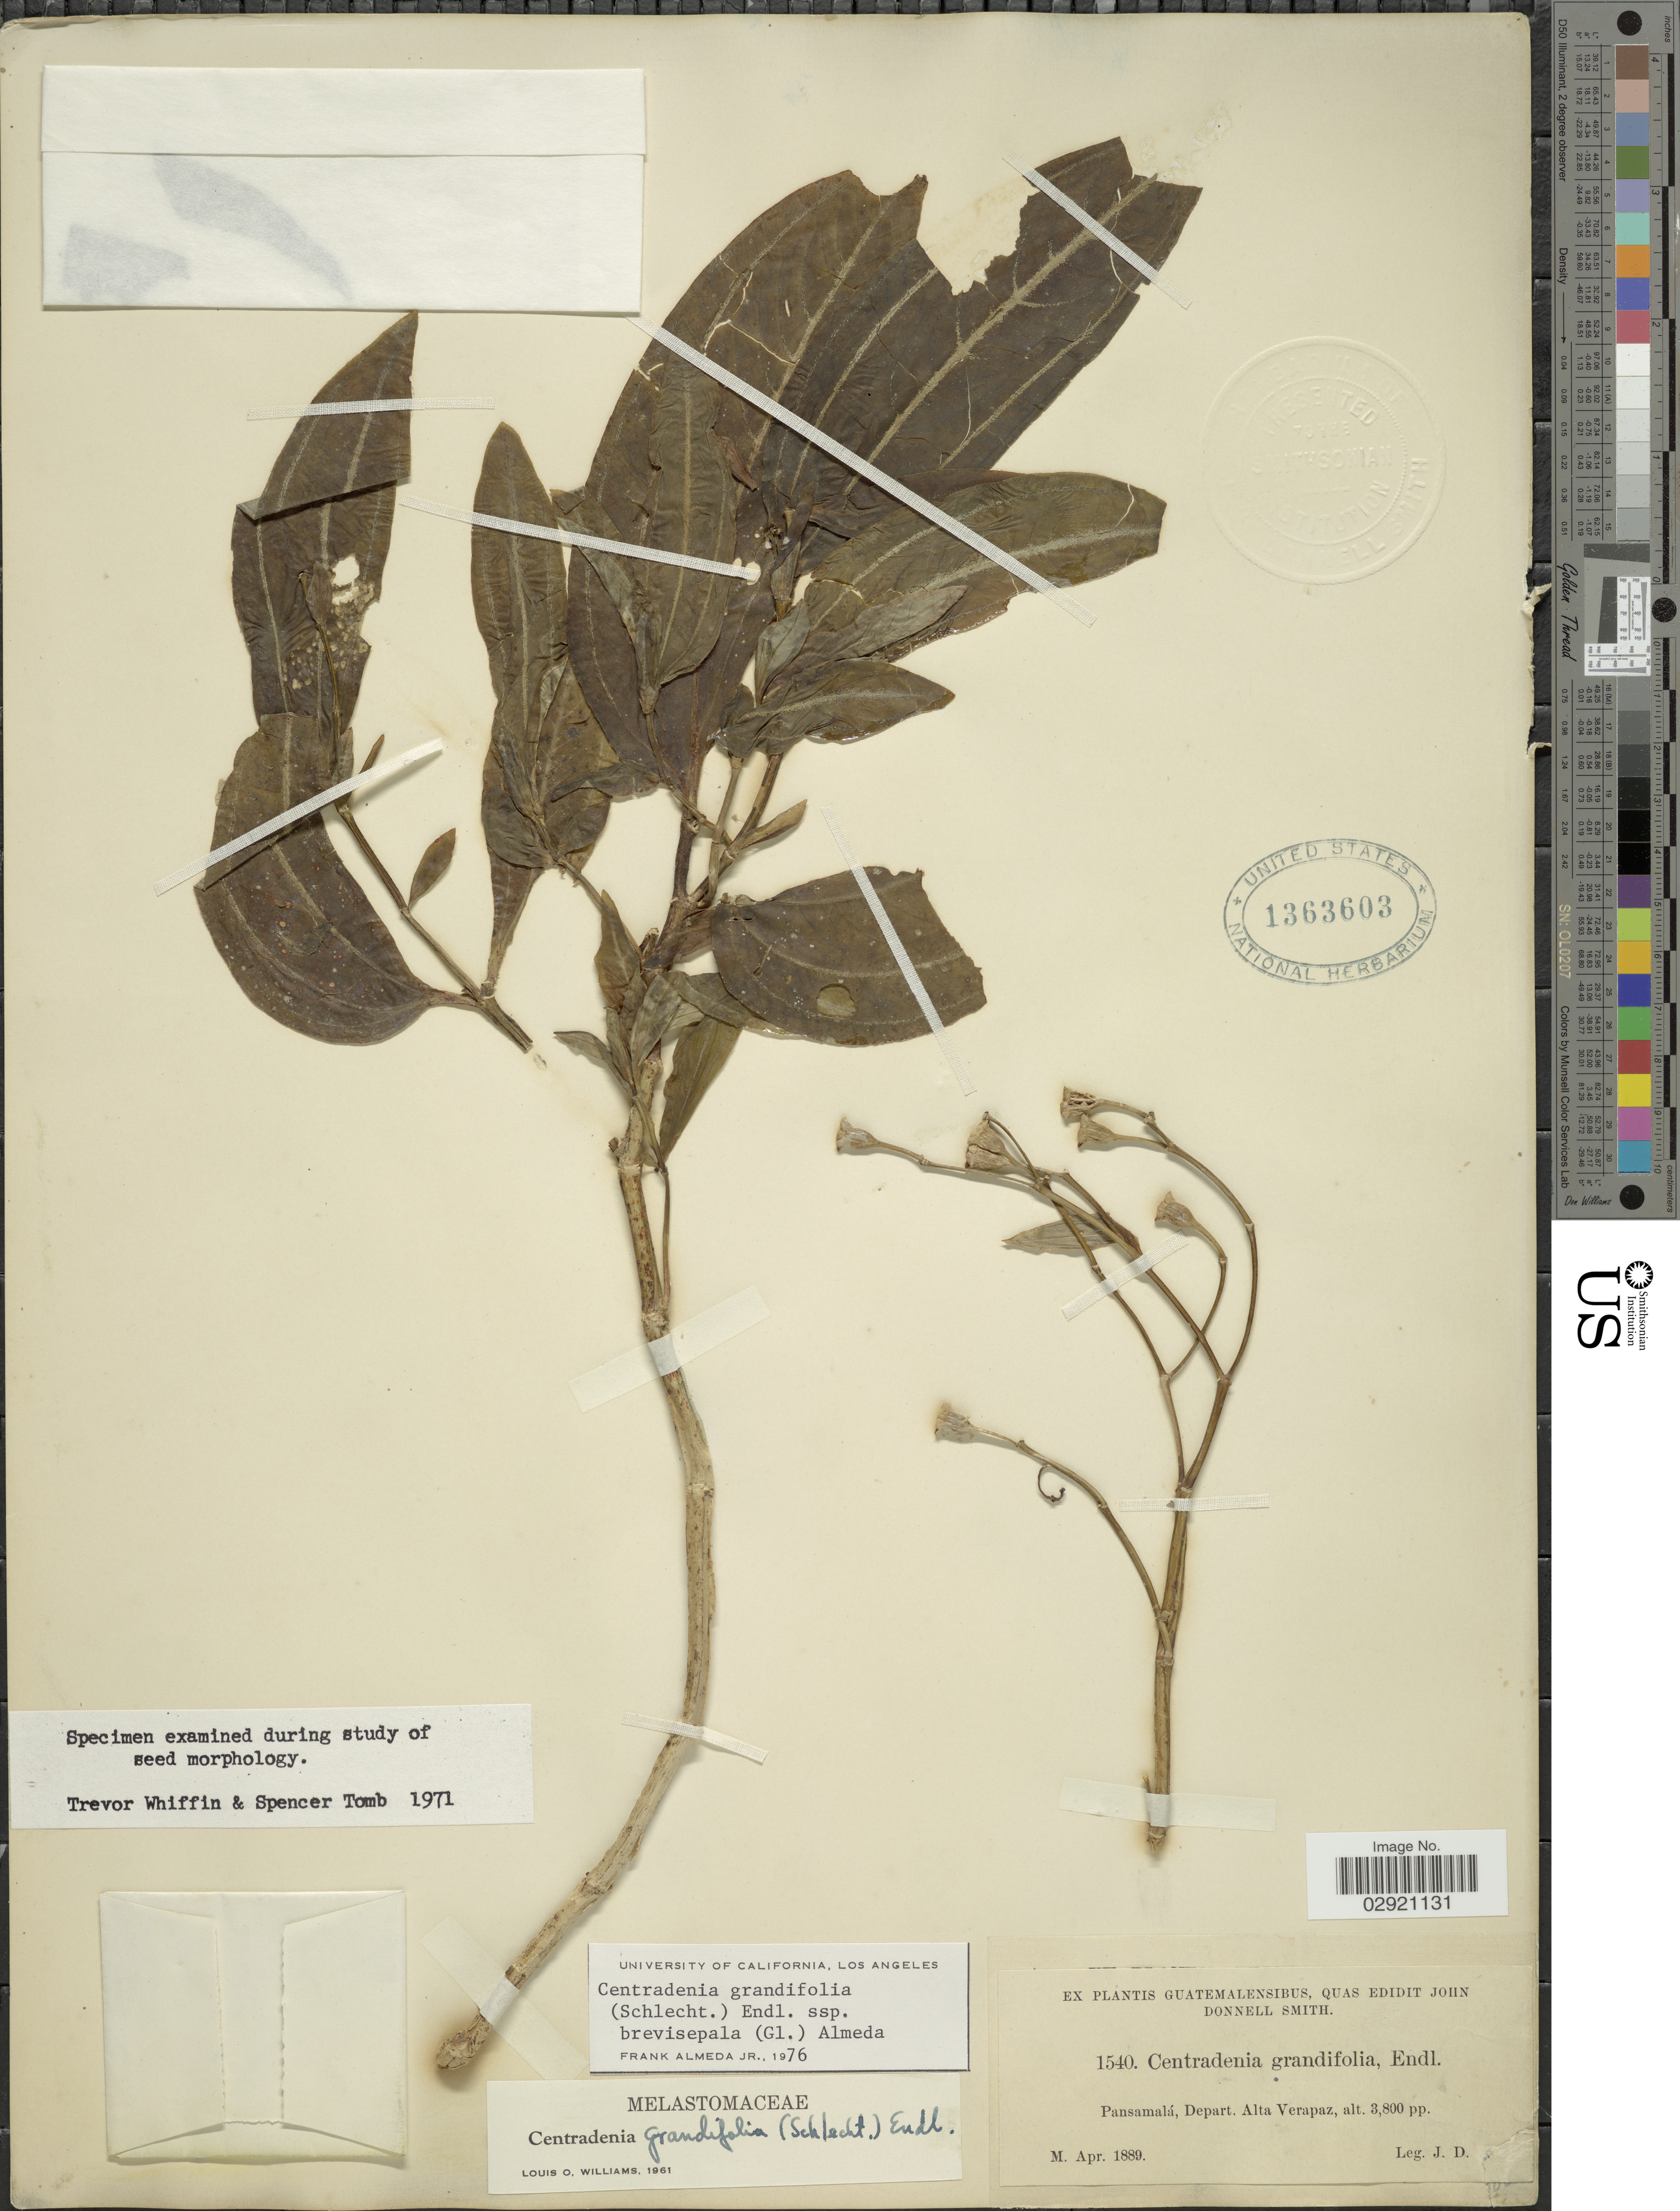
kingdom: Plantae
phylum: Tracheophyta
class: Magnoliopsida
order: Myrtales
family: Melastomataceae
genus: Centradenia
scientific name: Centradenia grandifolia subsp. brevisepala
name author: (Gleason) Almeda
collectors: J. Donnell Smith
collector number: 1540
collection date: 1889-04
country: Guatemala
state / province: Alta Verapaz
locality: Pansamalá, Depart. Alta Verapaz.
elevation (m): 1158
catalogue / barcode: US 1363603